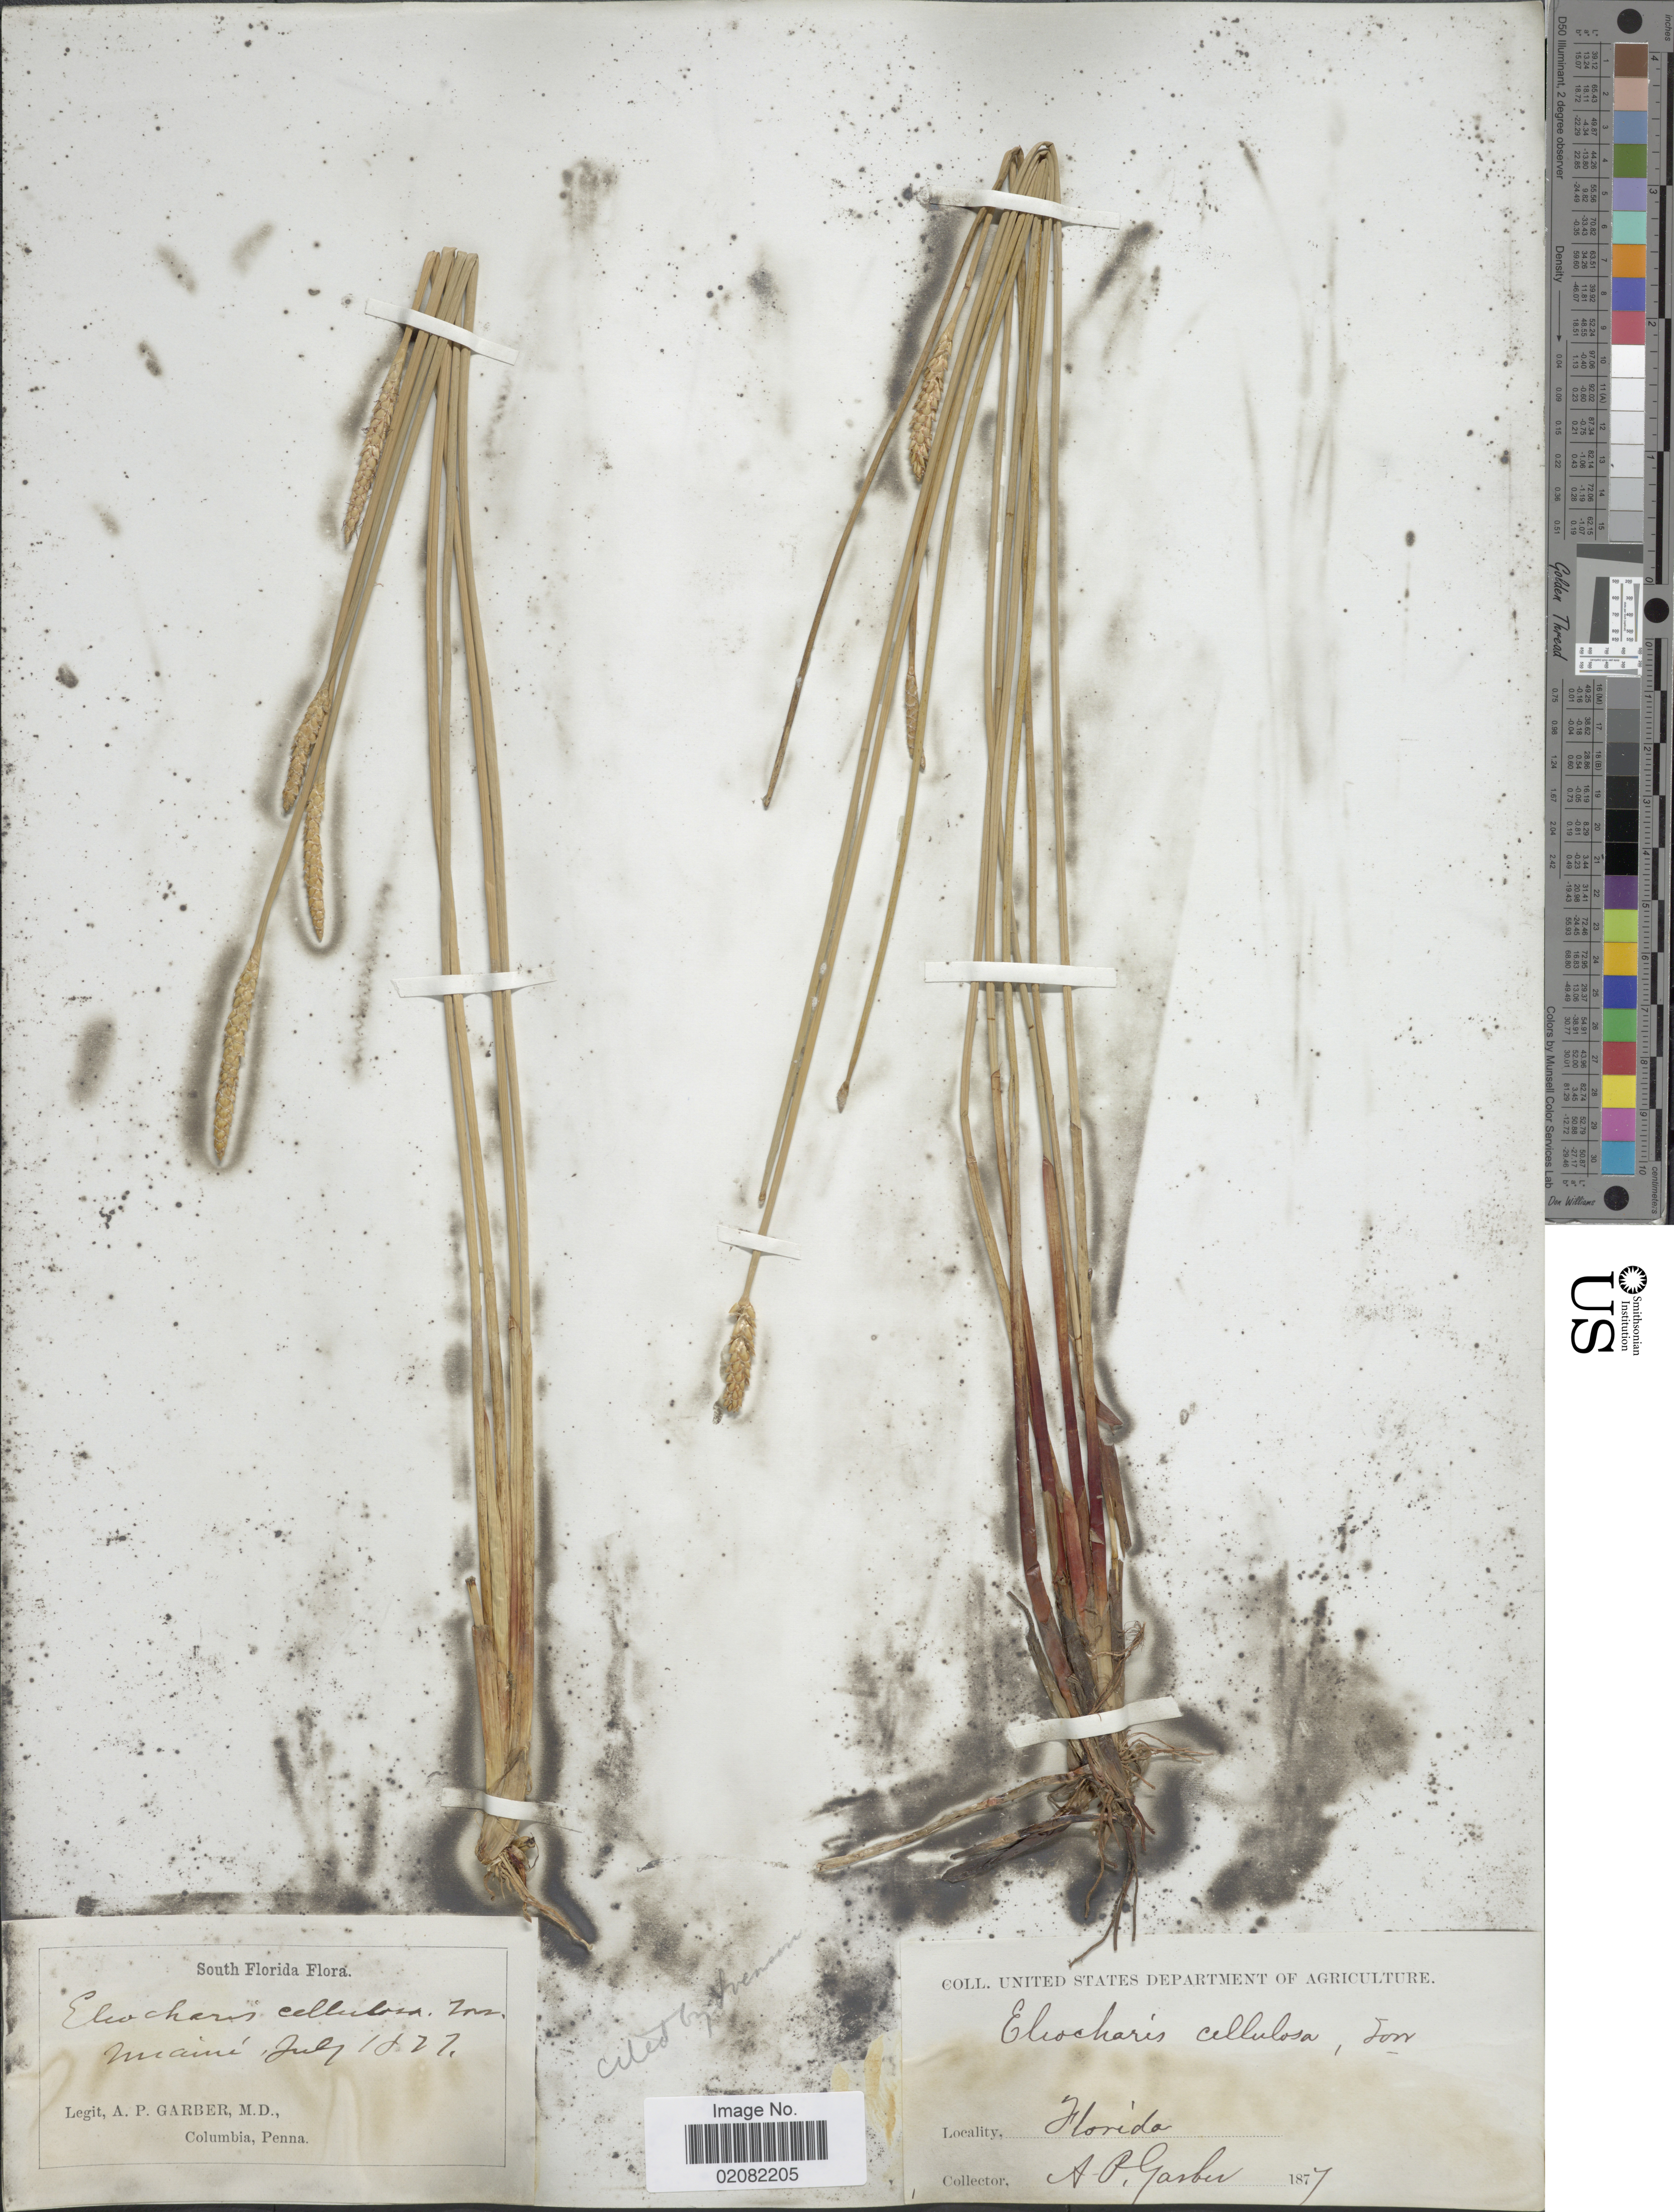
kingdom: Plantae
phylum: Tracheophyta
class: Liliopsida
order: Poales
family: Cyperaceae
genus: Eleocharis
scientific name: Eleocharis cellulosa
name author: Torr.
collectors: A. P. Garber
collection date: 1877-07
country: United States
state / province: Florida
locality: South Florida, Miami